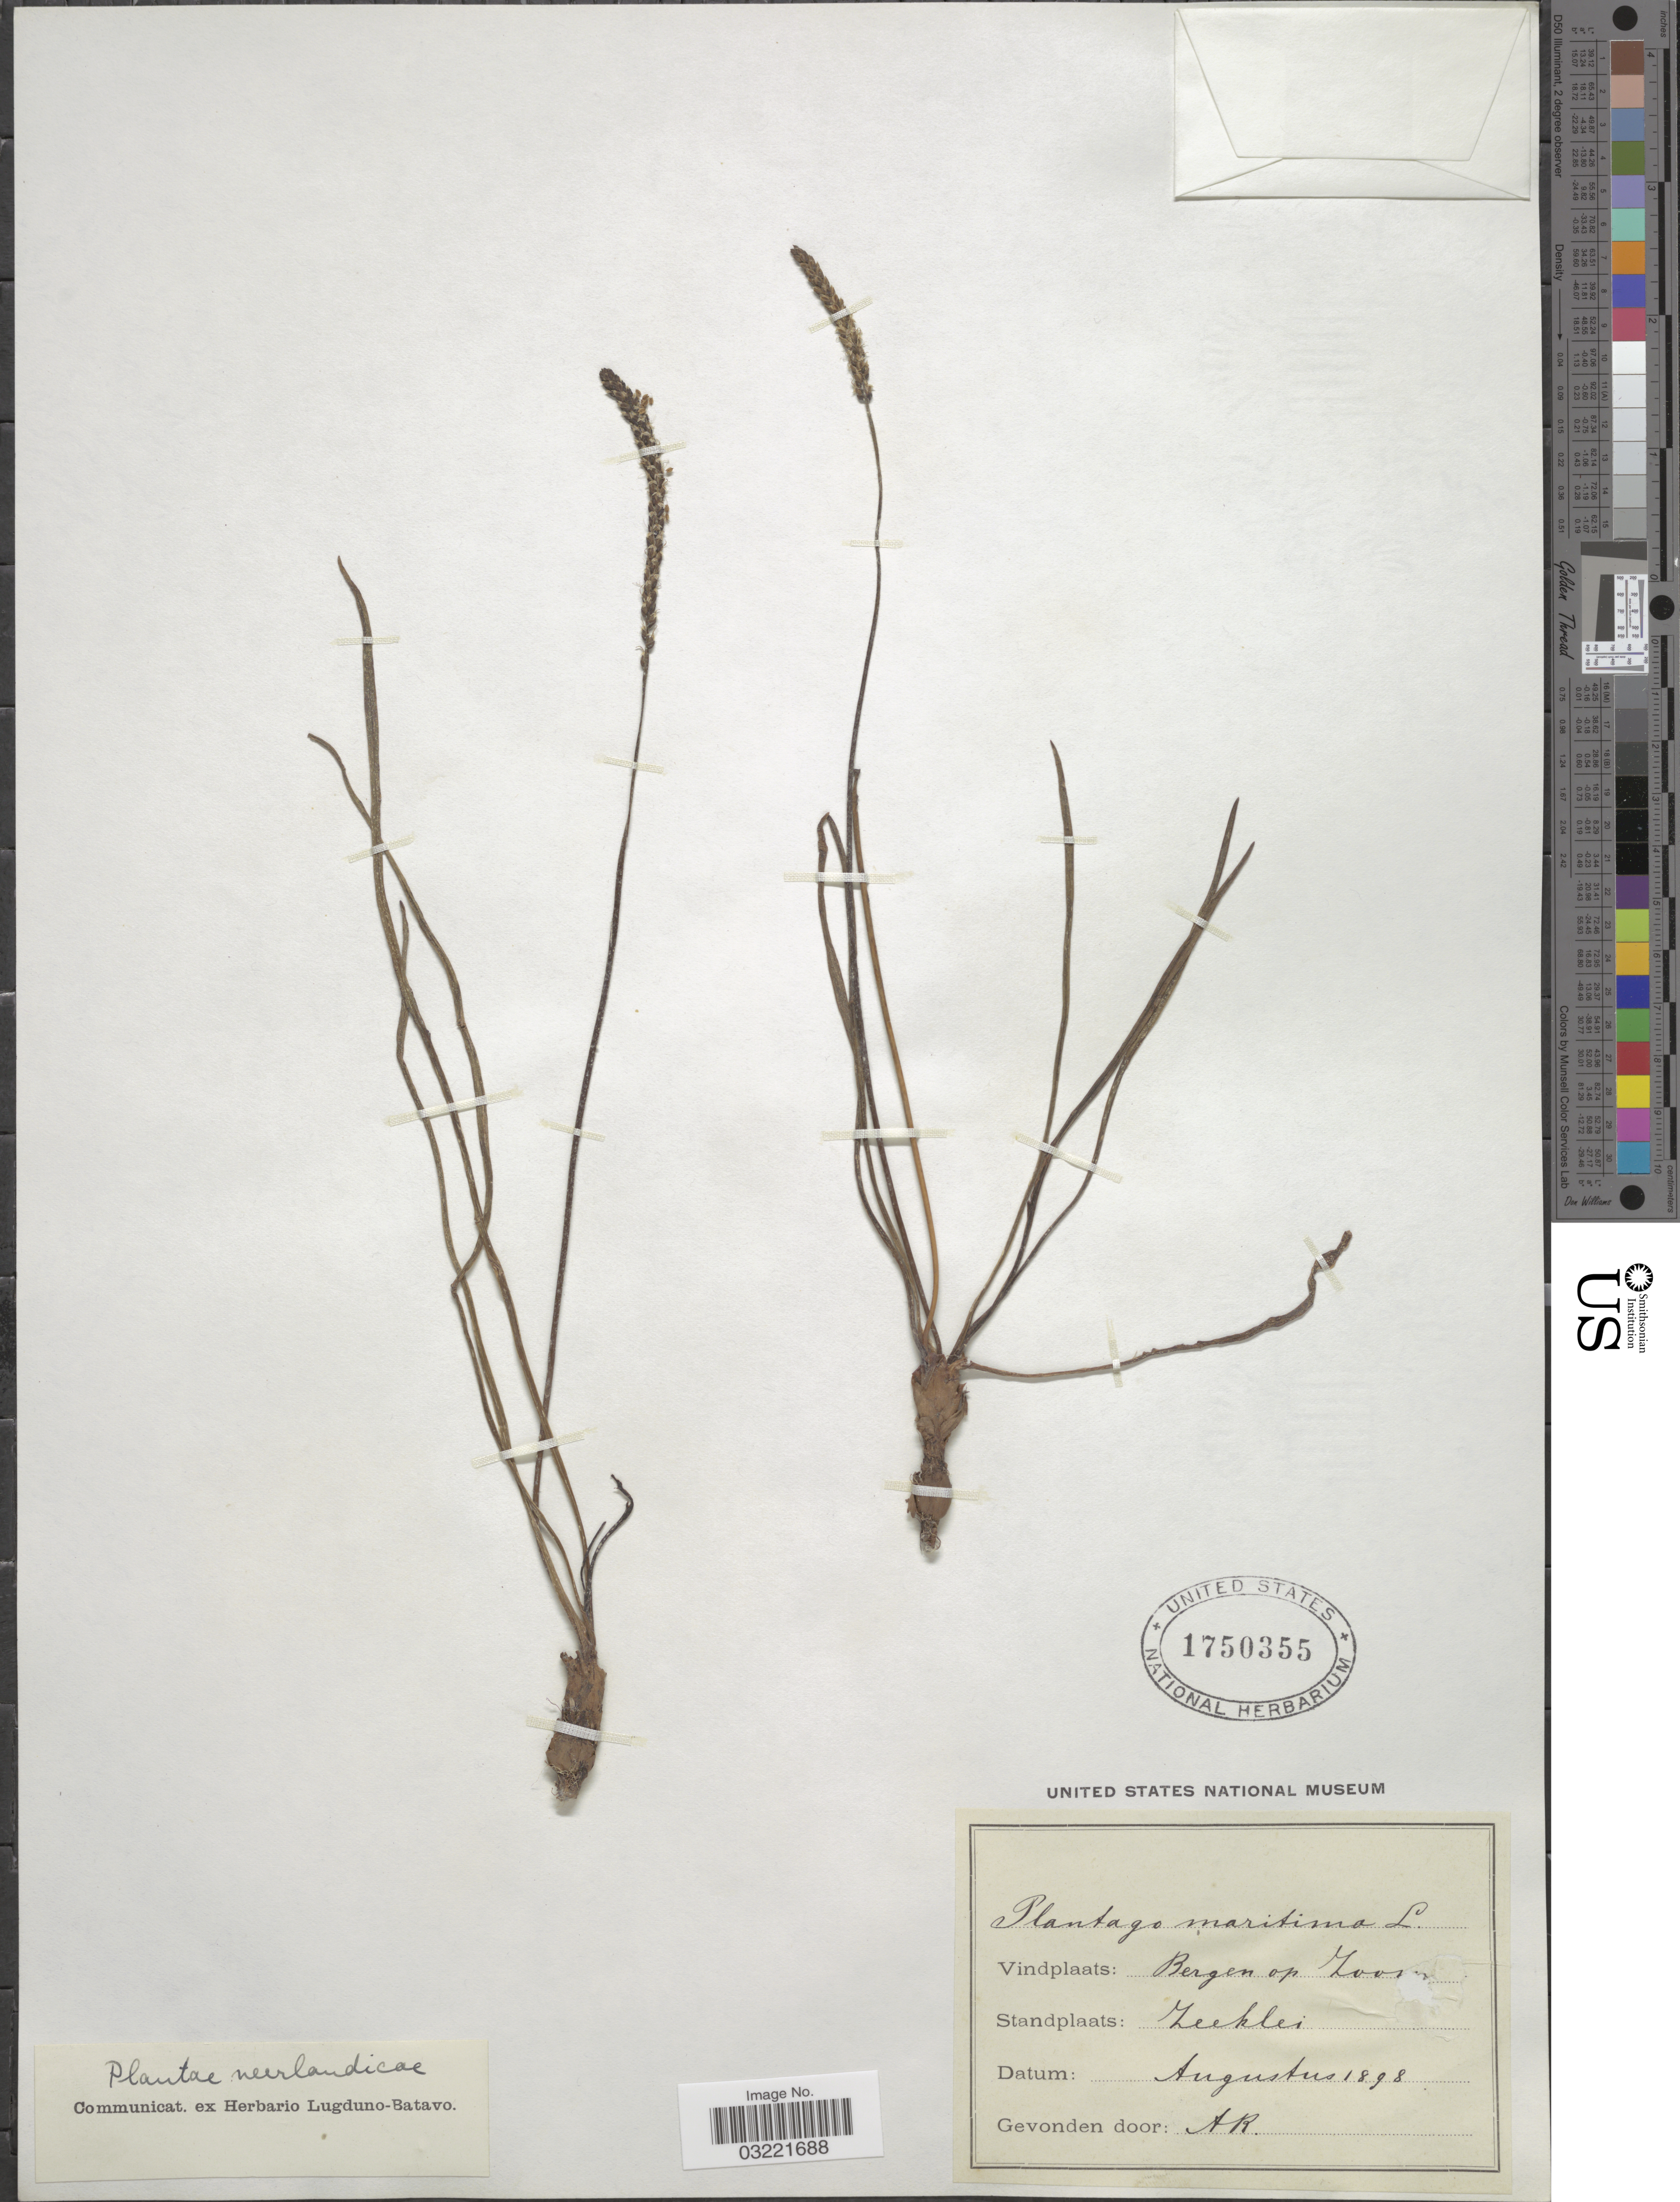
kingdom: Plantae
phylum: Tracheophyta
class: Magnoliopsida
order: Lamiales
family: Plantaginaceae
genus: Plantago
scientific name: Plantago maritima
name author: L.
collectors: A. R.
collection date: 1898-08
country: Netherlands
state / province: Noord Brabant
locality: Bergen op Zoom. Zeeklei.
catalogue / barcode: US 1750355